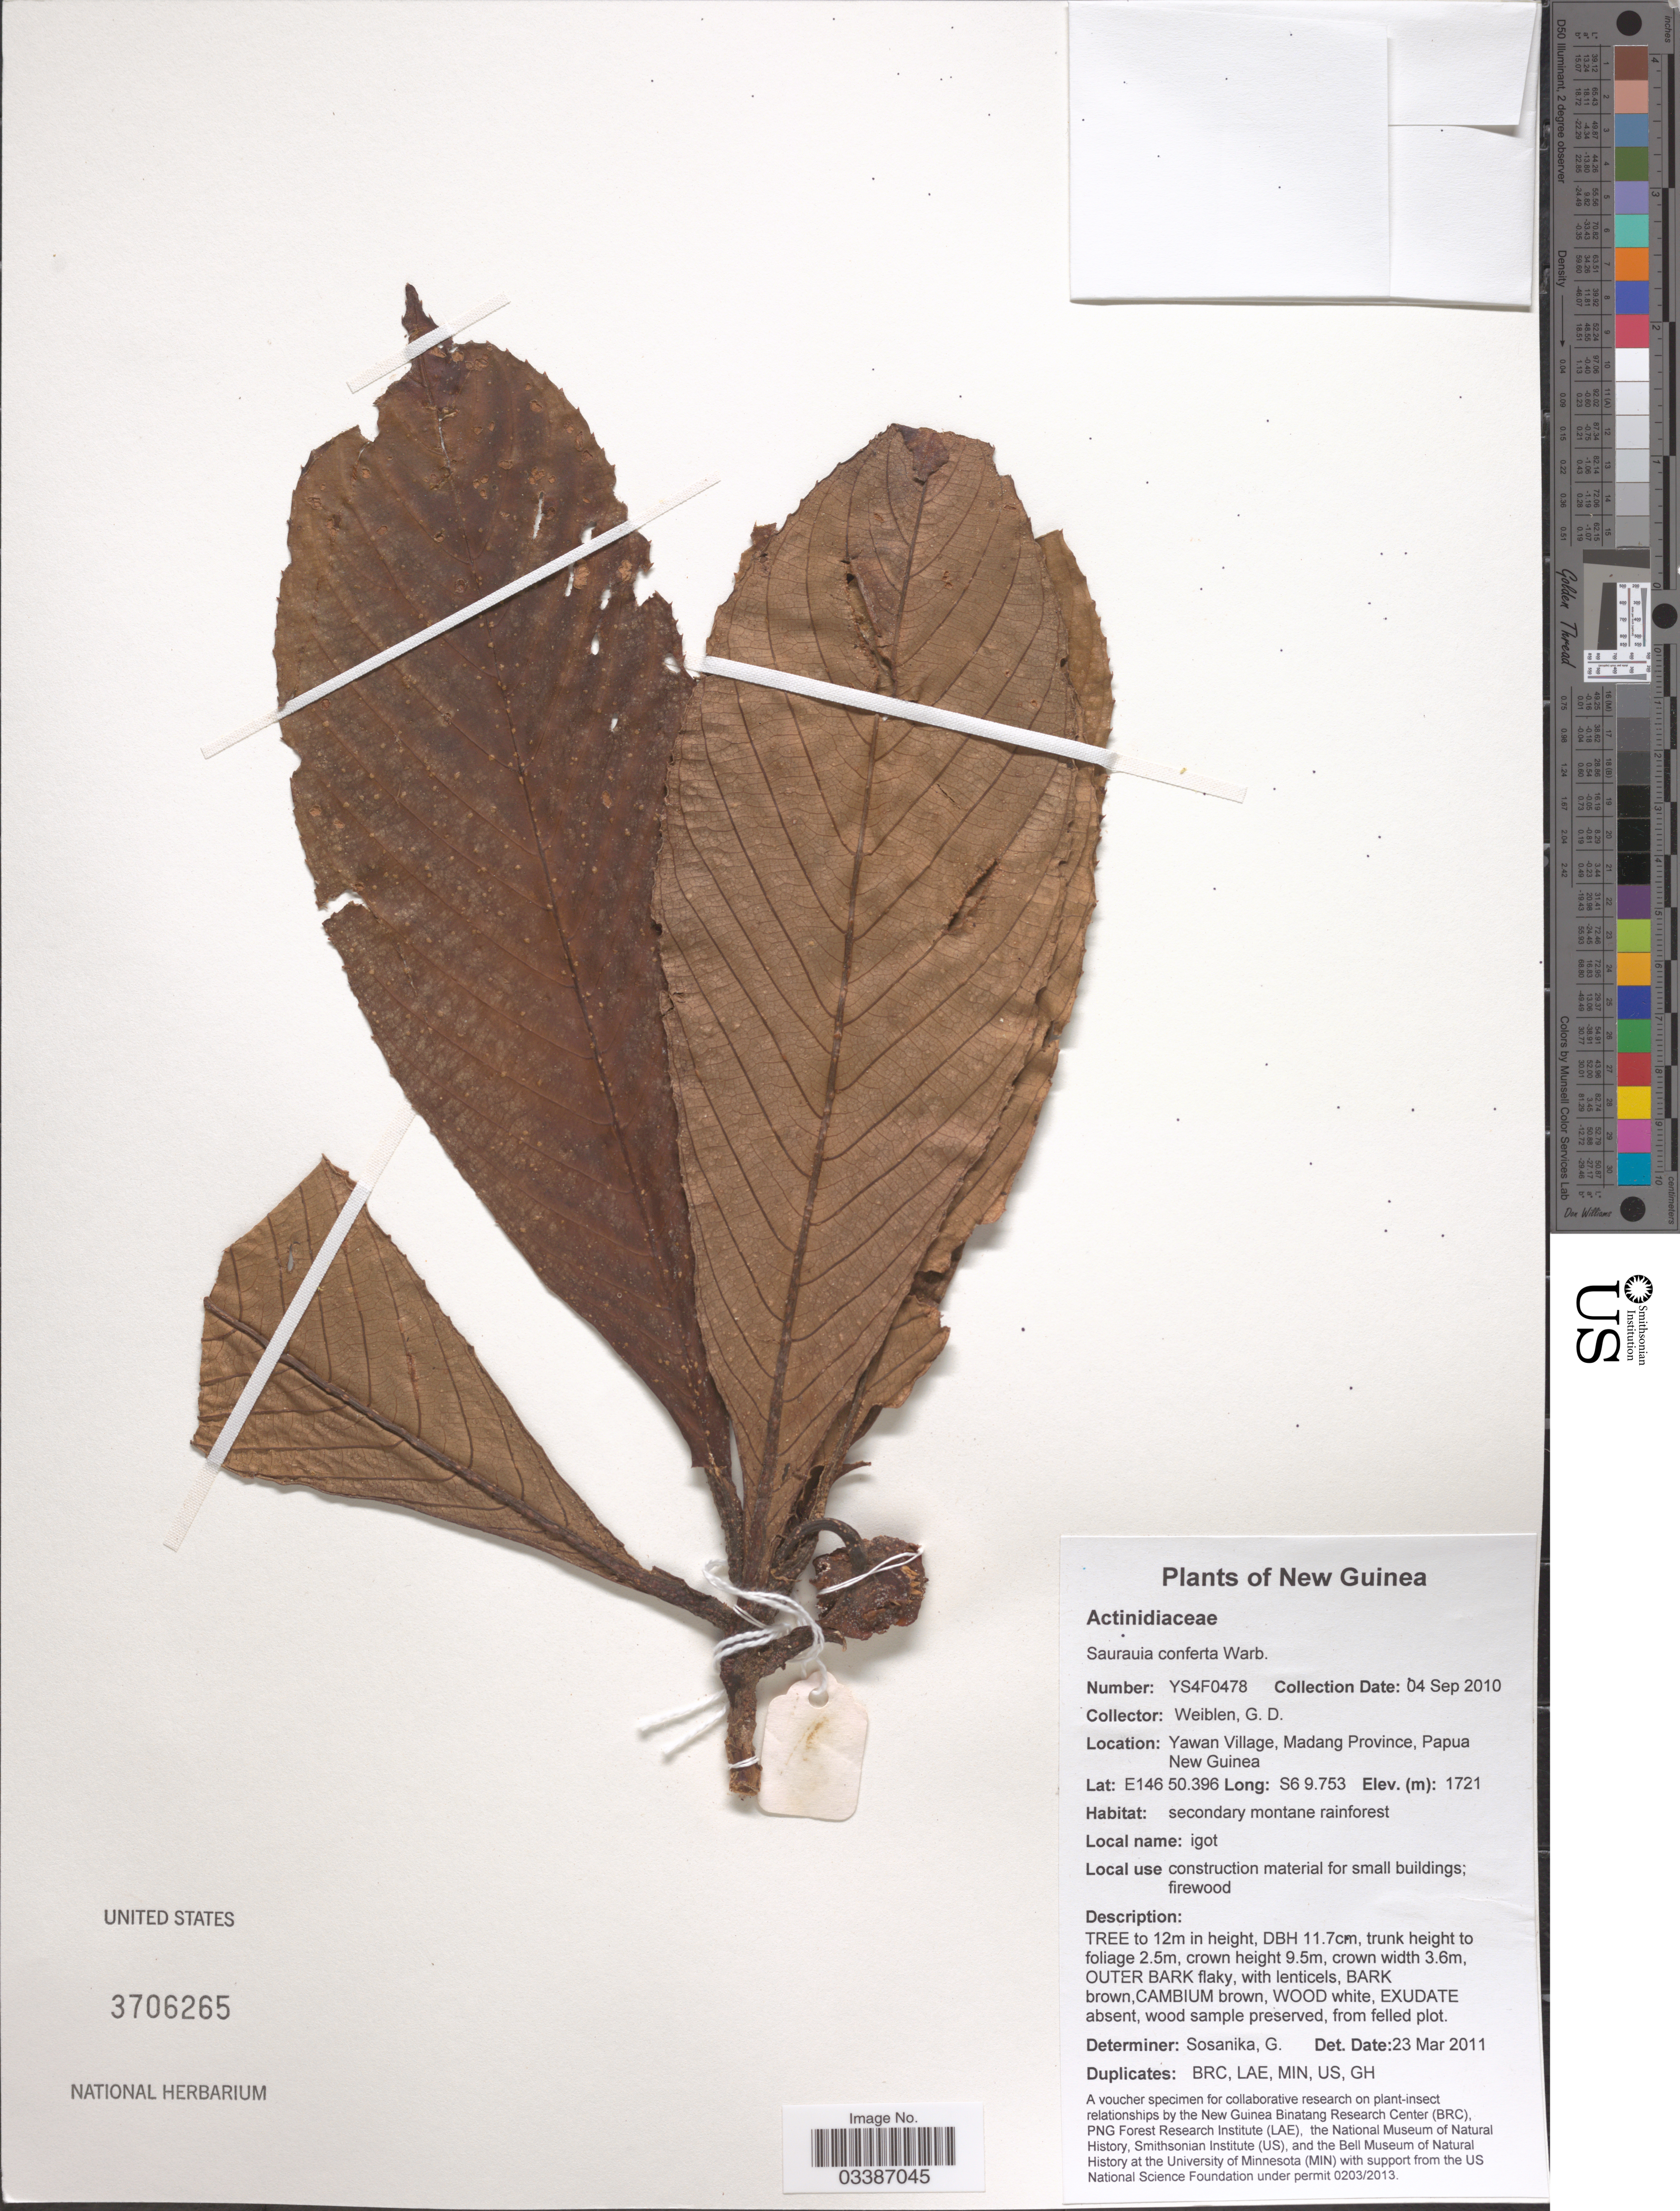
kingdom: Plantae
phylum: Tracheophyta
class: Magnoliopsida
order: Ericales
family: Actinidiaceae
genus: Saurauia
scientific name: Saurauia conferta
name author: Warb.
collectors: G. D. Weiblen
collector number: YS4F0478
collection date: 2010-09-04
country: Papua New Guinea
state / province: Madang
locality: New Guinea. Yawan Village.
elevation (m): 1721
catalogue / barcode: US 3706265